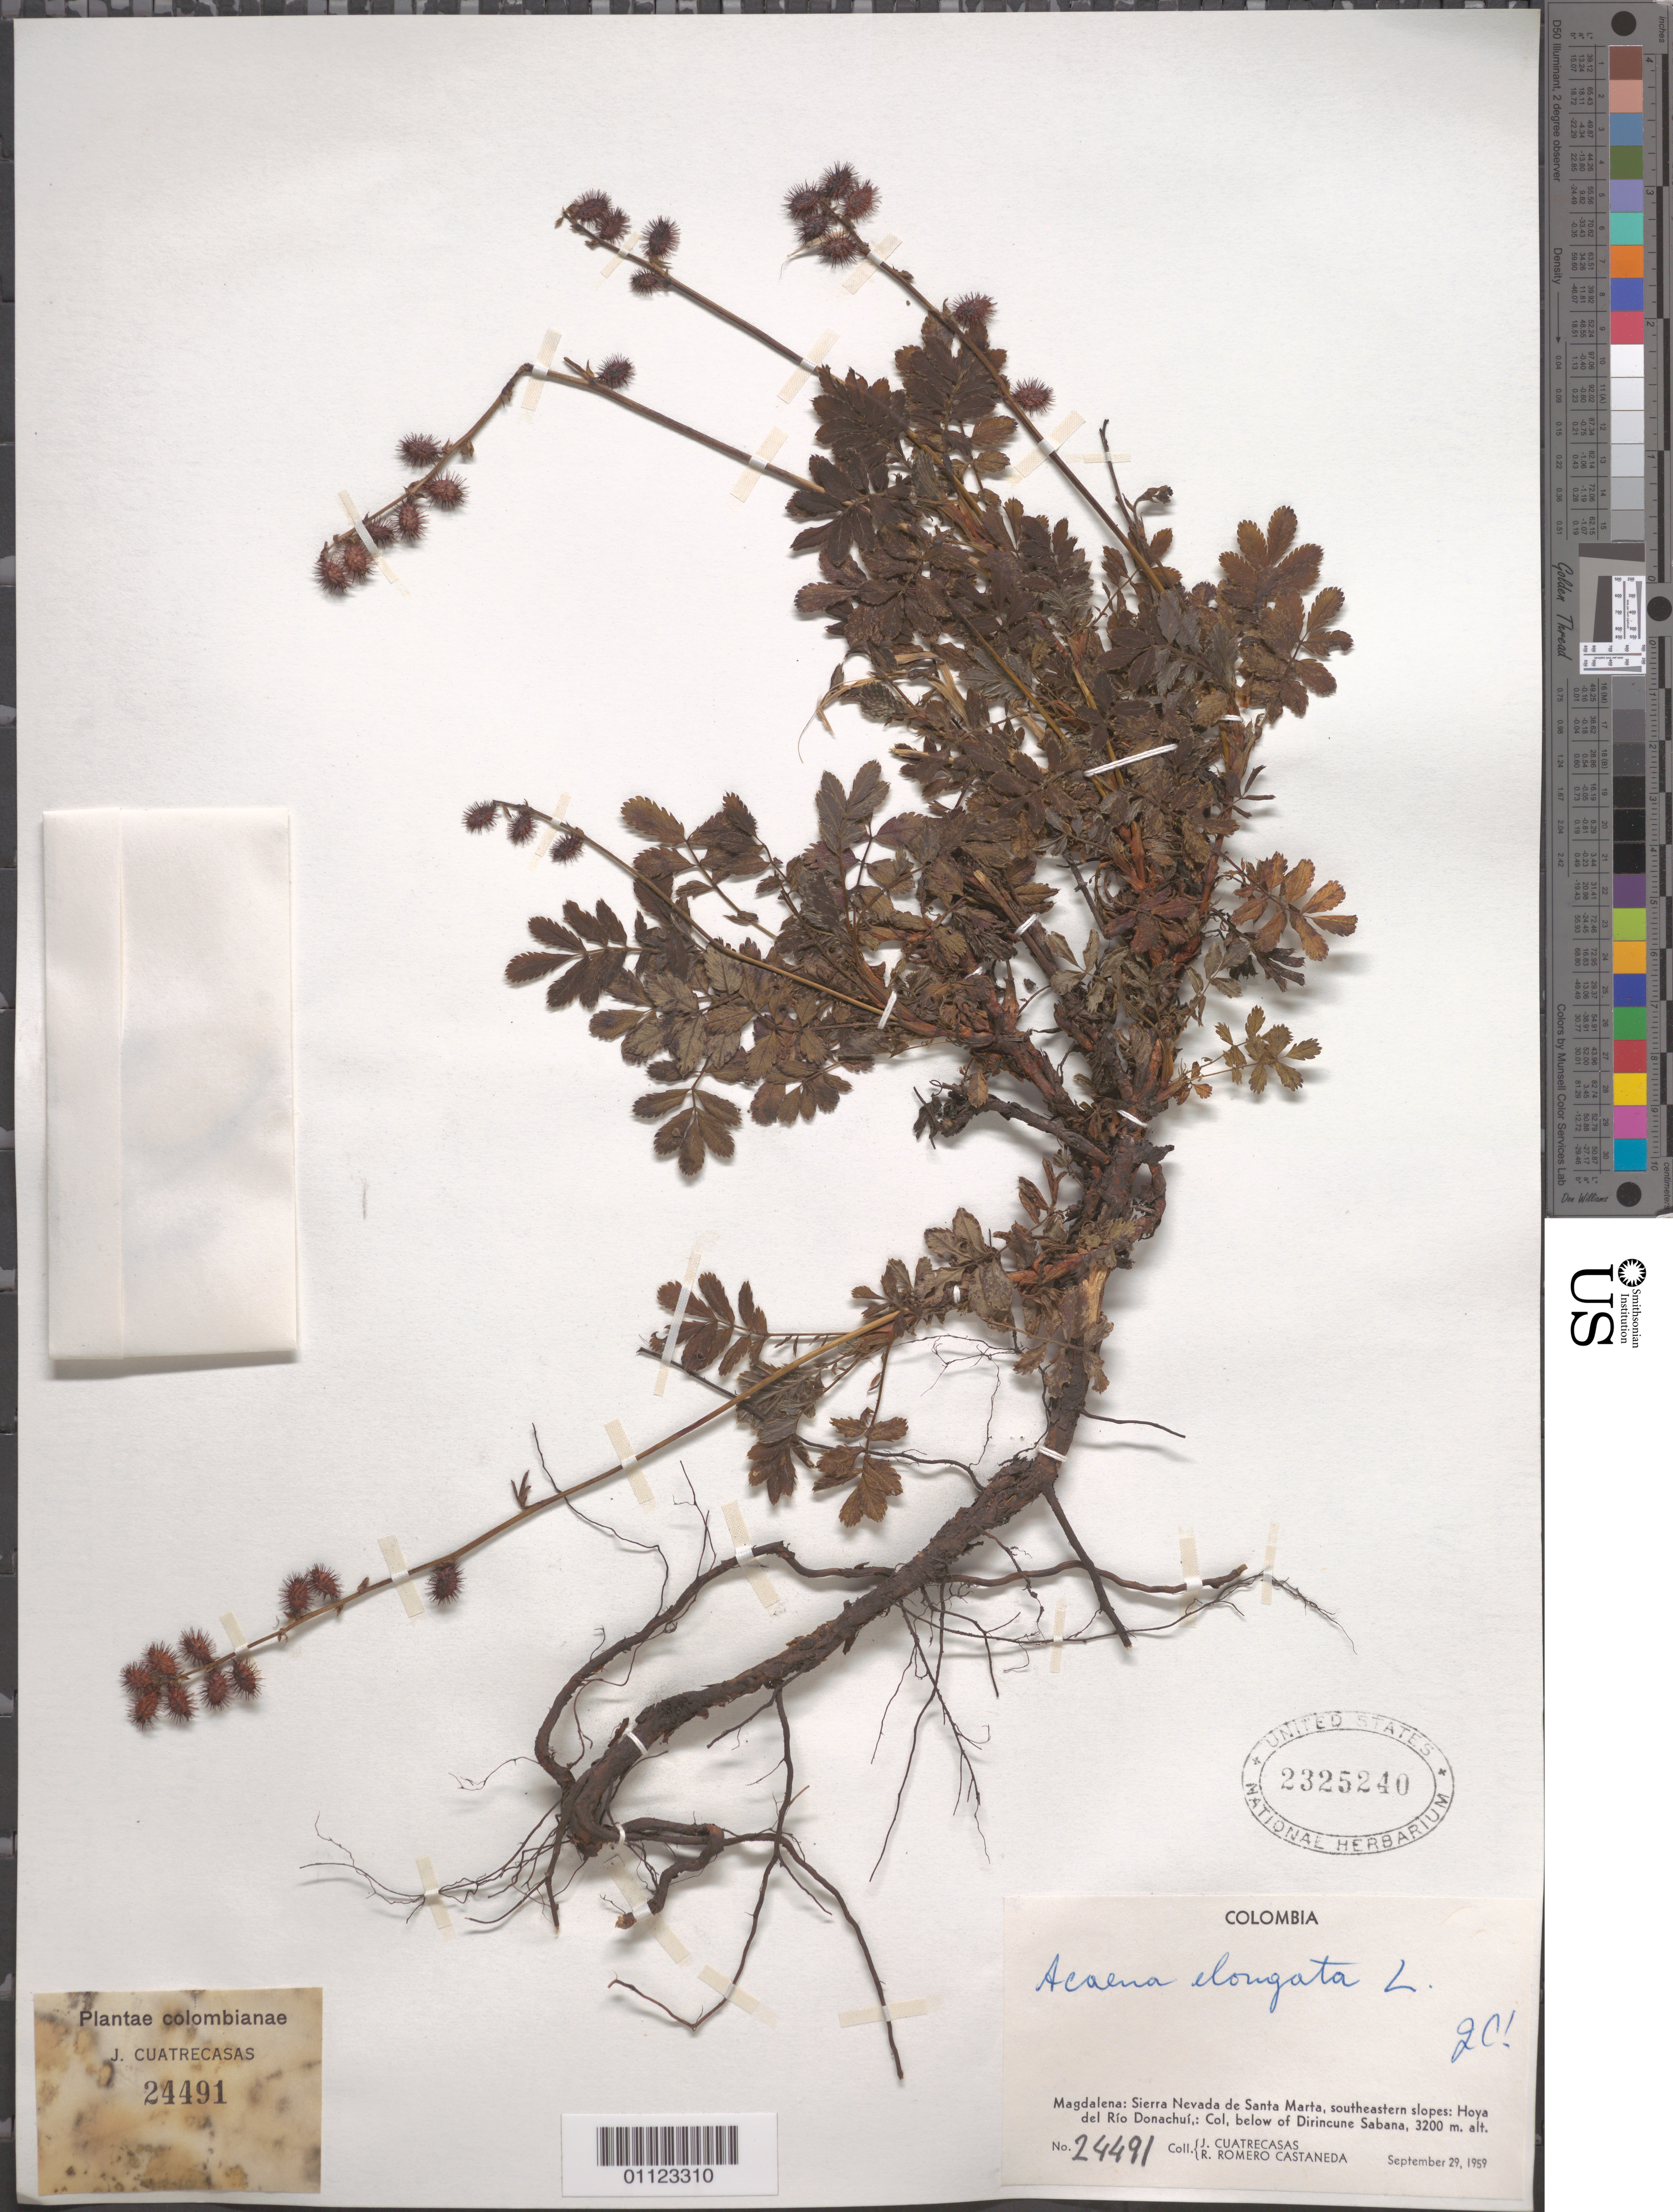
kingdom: Plantae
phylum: Tracheophyta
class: Magnoliopsida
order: Rosales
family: Rosaceae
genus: Acaena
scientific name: Acaena elongata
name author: L.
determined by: Cuatrecasas, J.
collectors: J. Cuatrecasas & R. Romero Castañeda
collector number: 24491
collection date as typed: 29 Sep 1959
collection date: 1959-09-29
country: Colombia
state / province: Magdalena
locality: Sierra Nevada de Santa Marta, southeastern slopes: Hoya de Río Donachuí: below Dirincune Sabana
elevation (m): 3200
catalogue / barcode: US 2325240